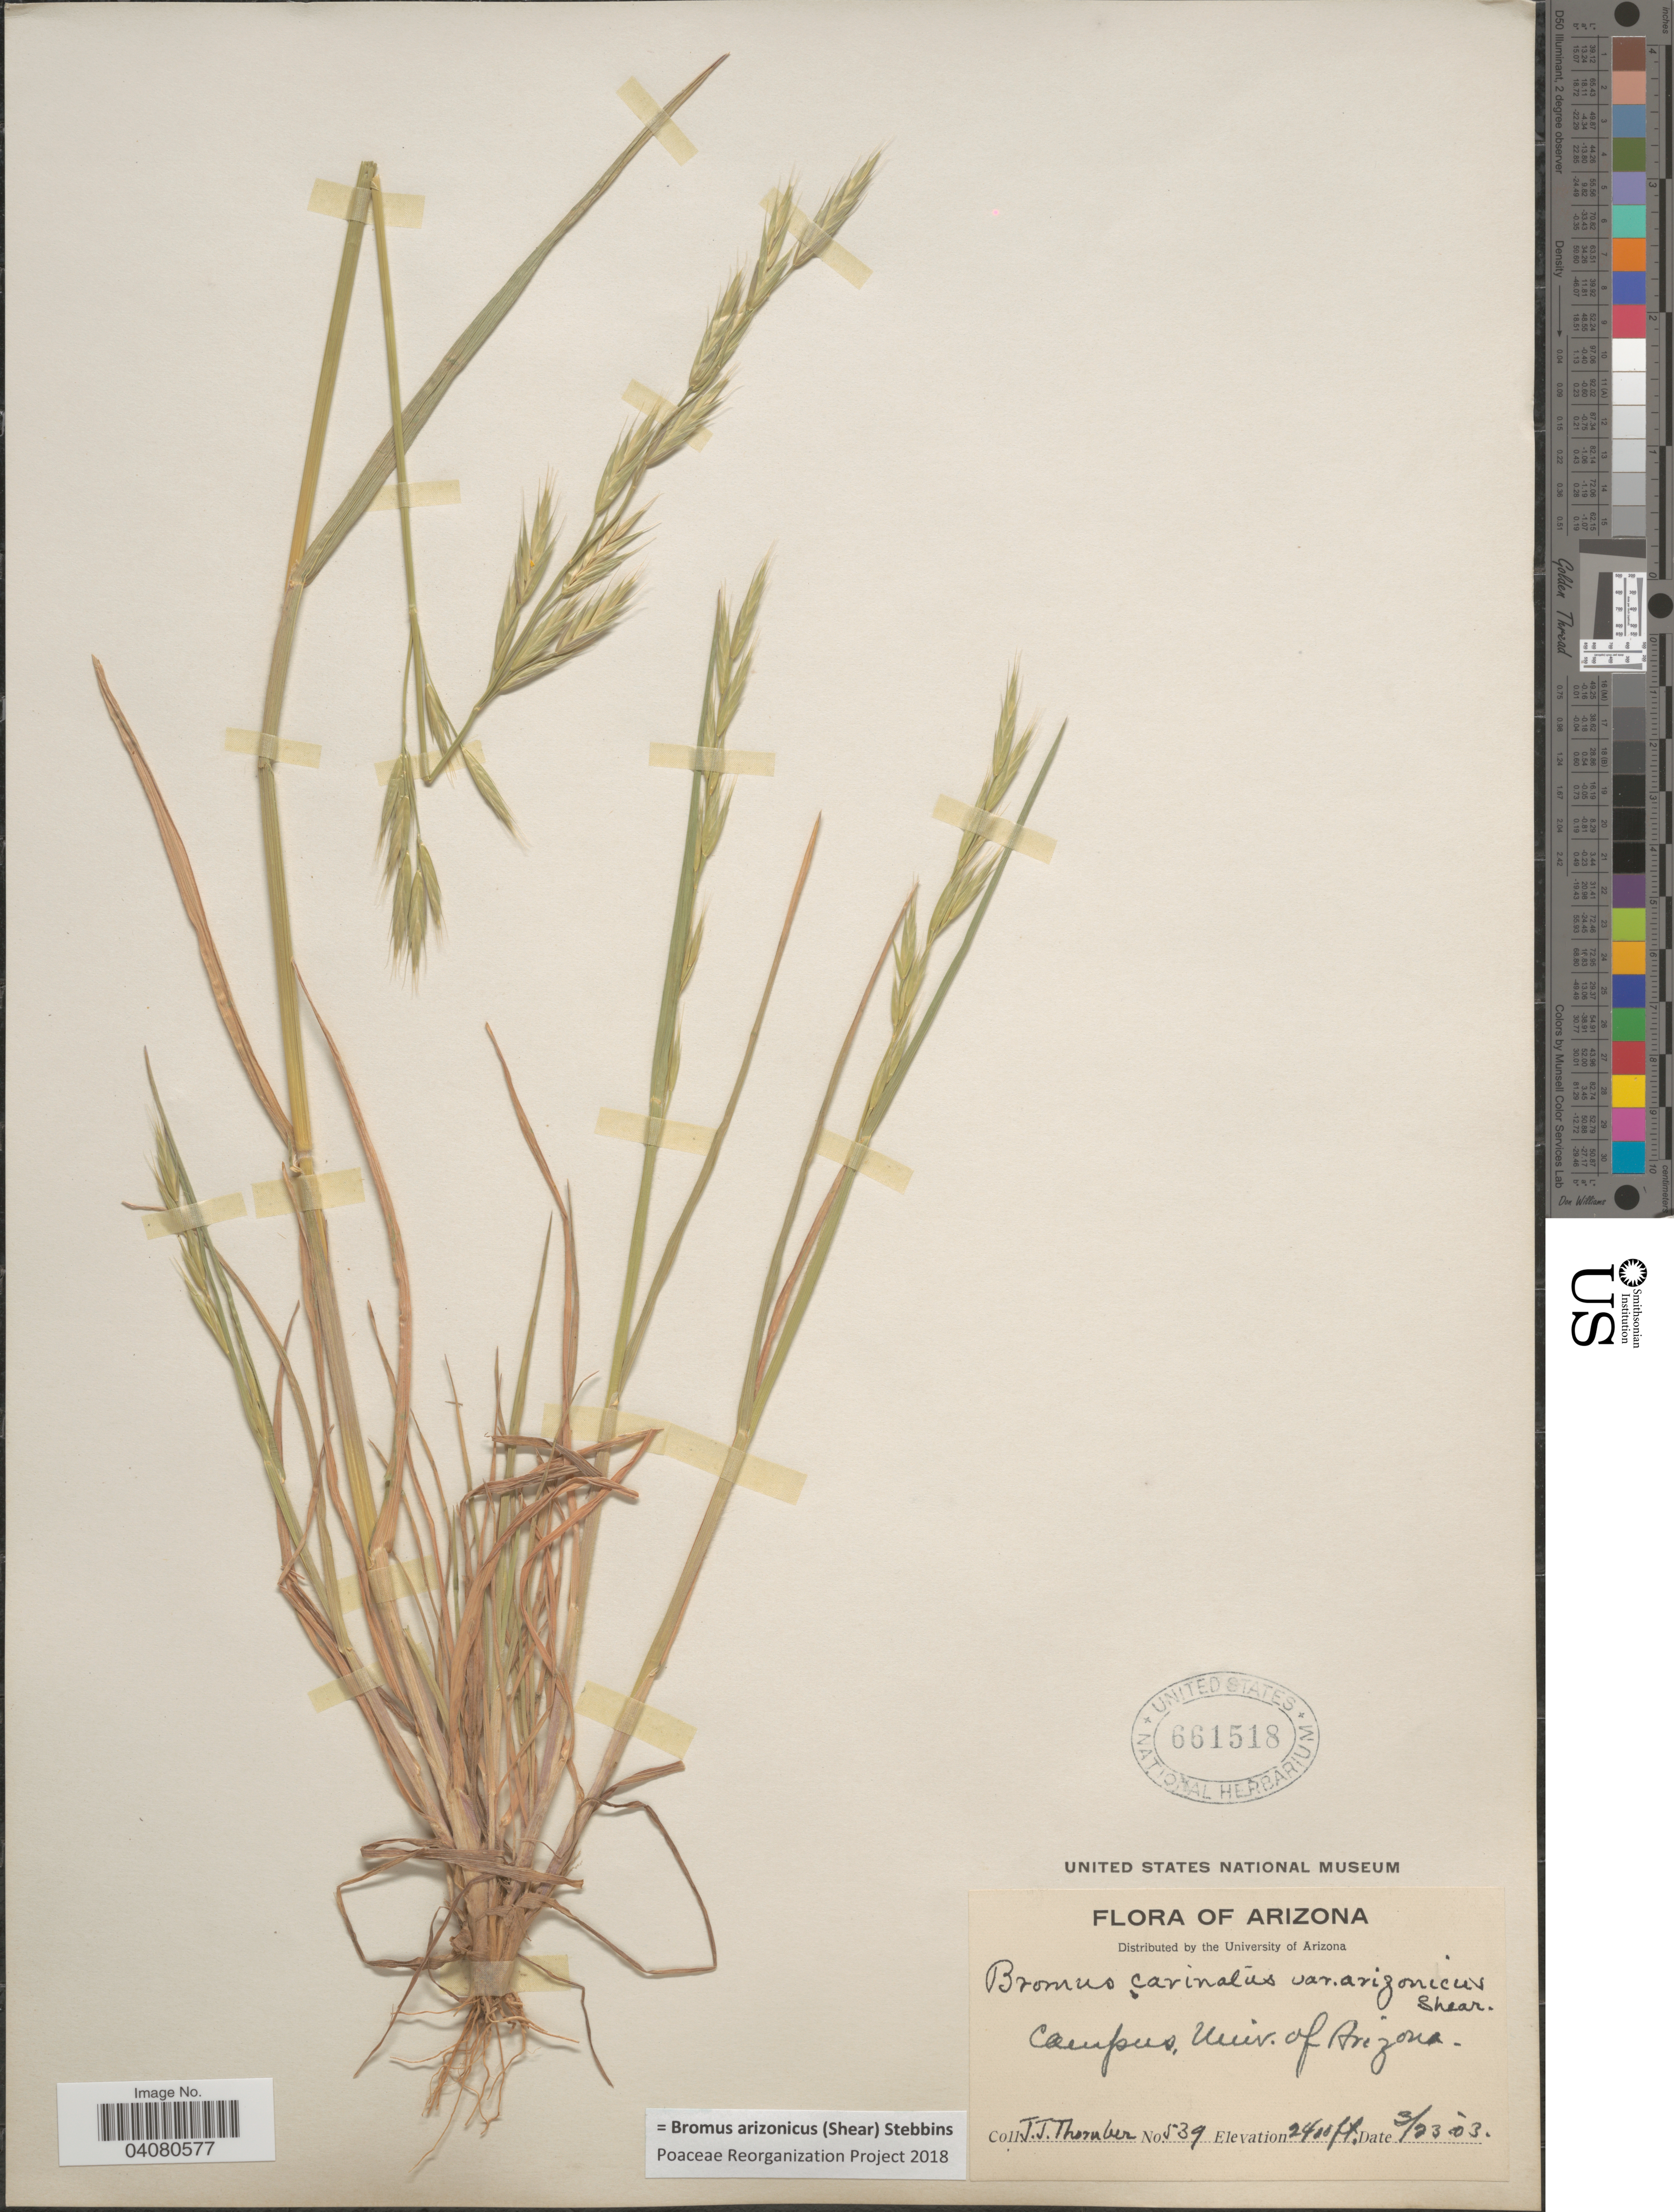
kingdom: Plantae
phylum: Tracheophyta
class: Liliopsida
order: Poales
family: Poaceae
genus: Bromus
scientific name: Bromus arizonicus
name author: (Shear) Stebbins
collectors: J. Thornber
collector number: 539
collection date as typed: Transcribed d/m/y: 23/3/3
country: United States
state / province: Arizona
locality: Campus, Univ. of Arizona.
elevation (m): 732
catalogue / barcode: US 661518